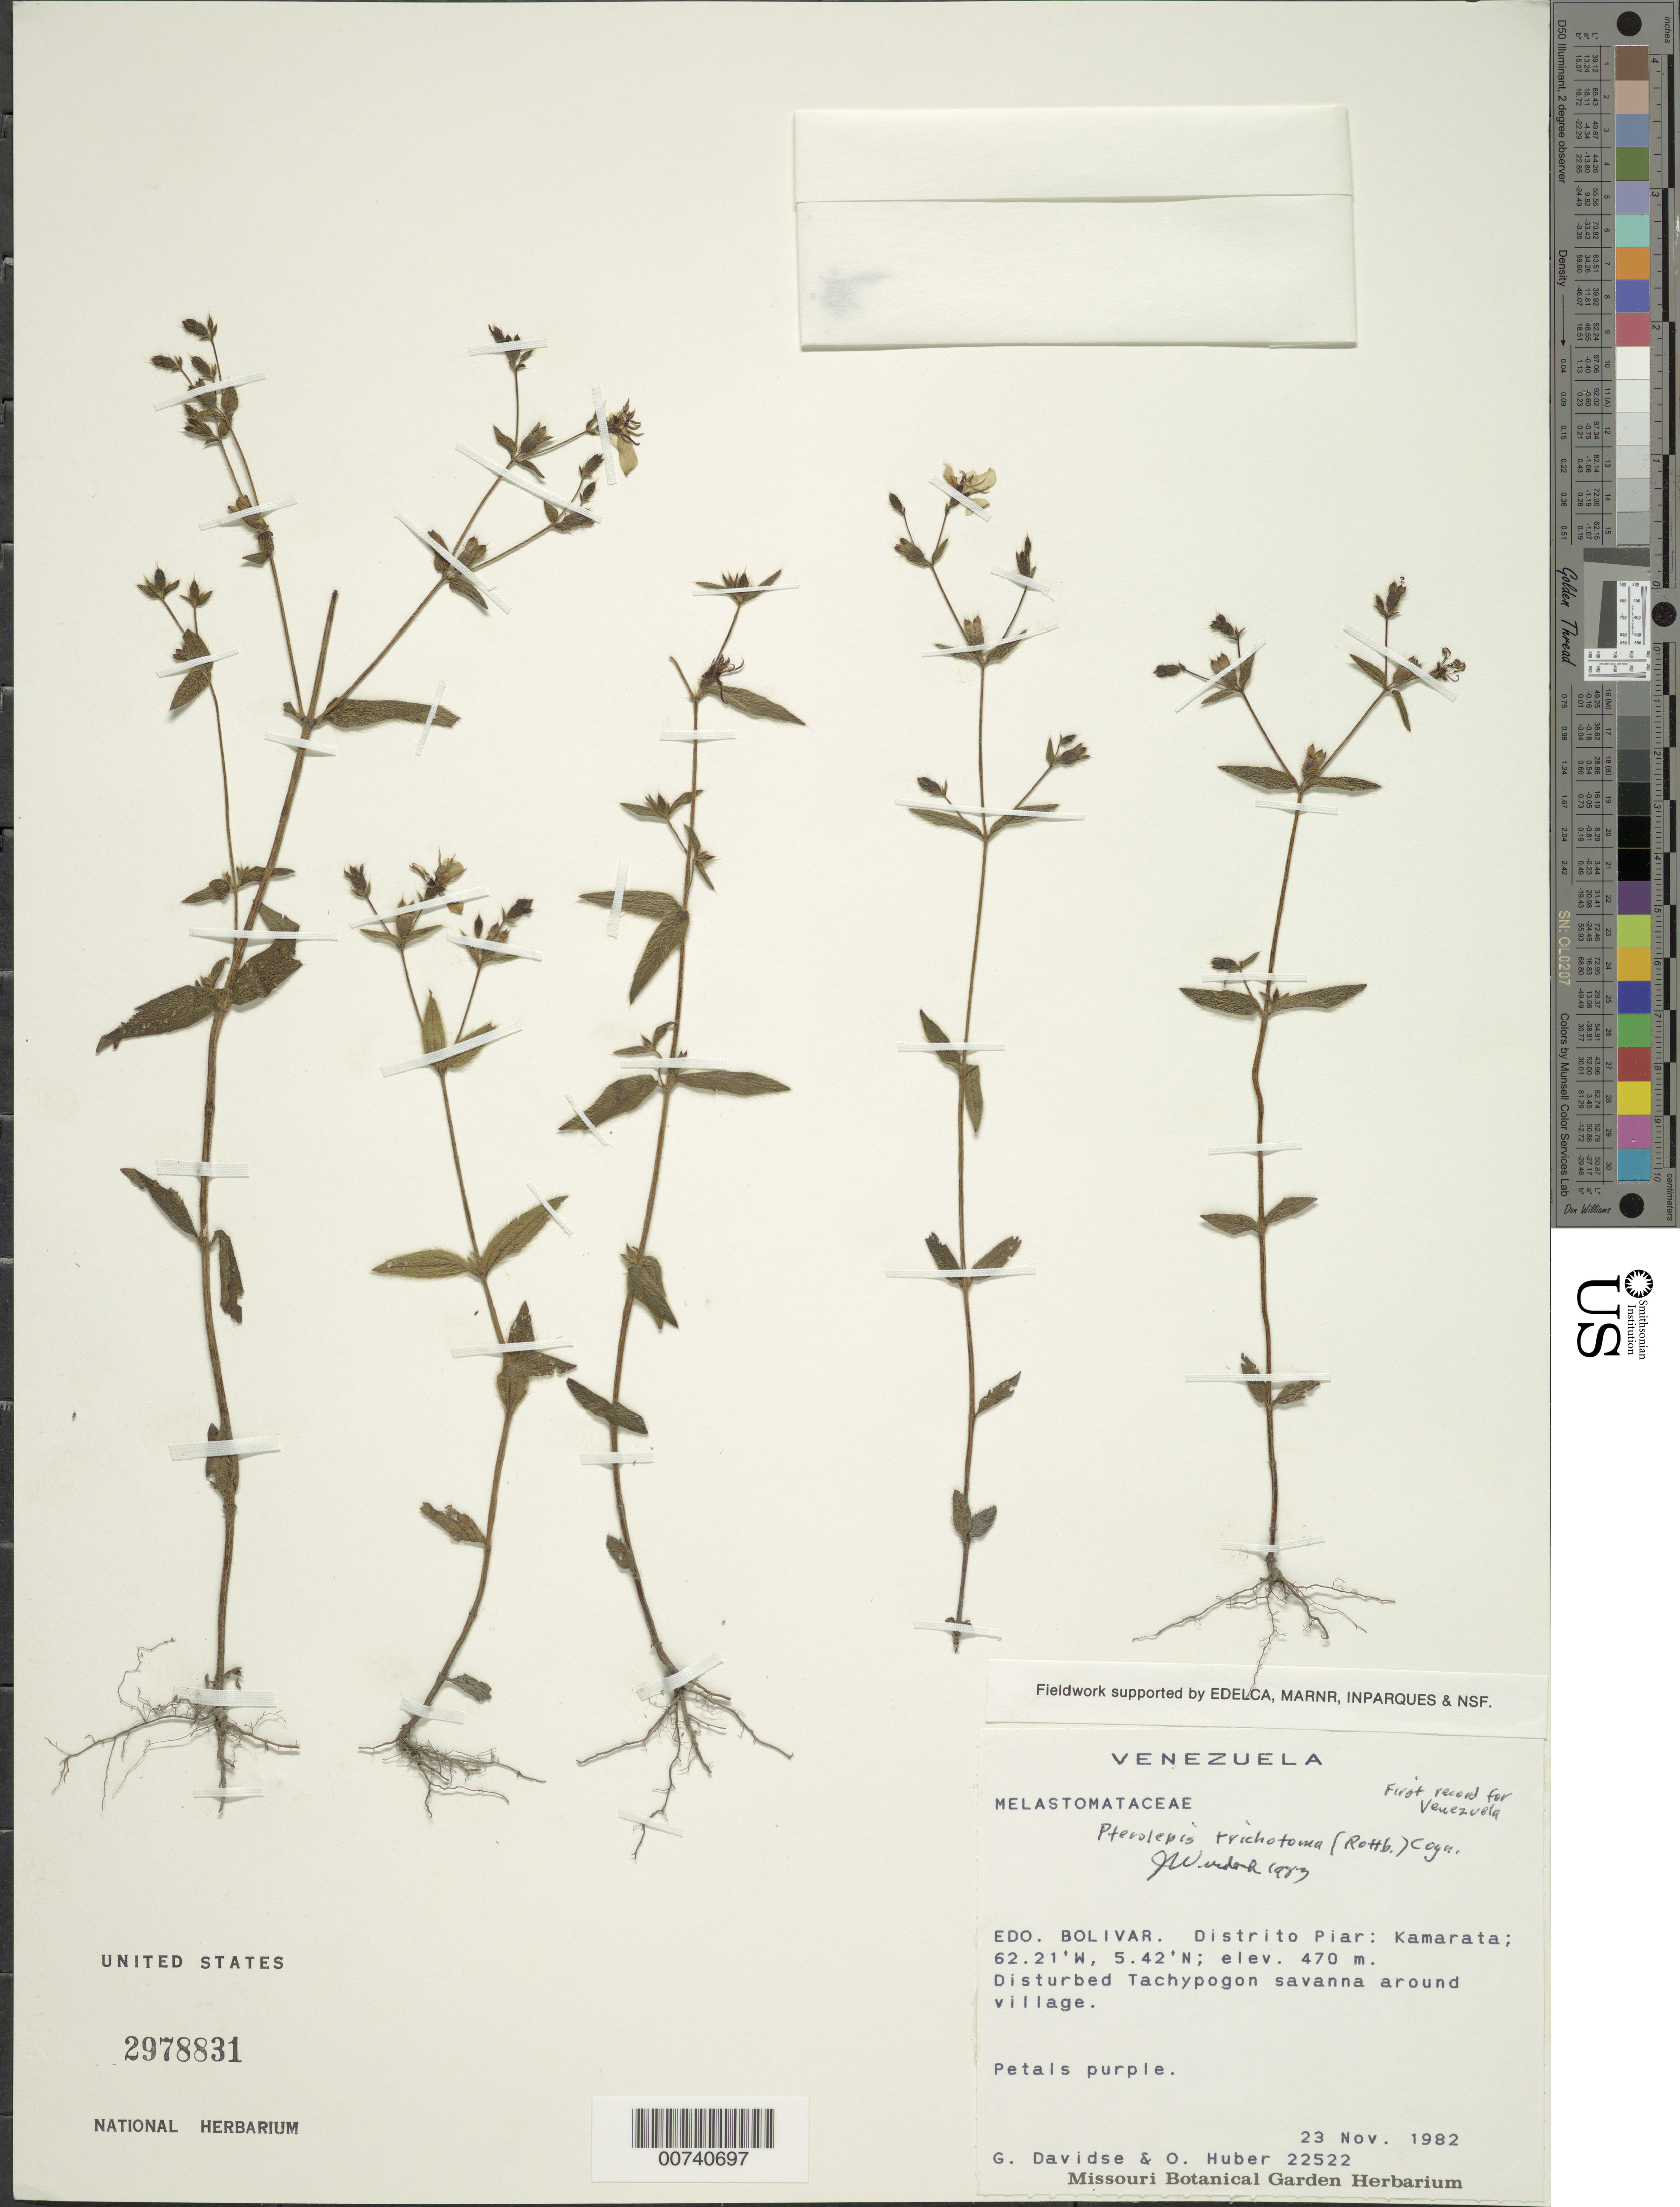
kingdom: Plantae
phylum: Tracheophyta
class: Magnoliopsida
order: Myrtales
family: Melastomataceae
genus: Pterolepis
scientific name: Pterolepis trichotoma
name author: (Rottb.) Cogn.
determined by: Wurdack, John J., (US), US (UNITED STATES)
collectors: G. Davidse & O. Huber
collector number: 22522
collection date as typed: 23-Nov-82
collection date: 1982-11-23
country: Venezuela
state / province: Bolívar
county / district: Piar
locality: Kamarata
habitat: Disturbed Tachypogon savanna around village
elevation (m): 470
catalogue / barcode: US 2978831